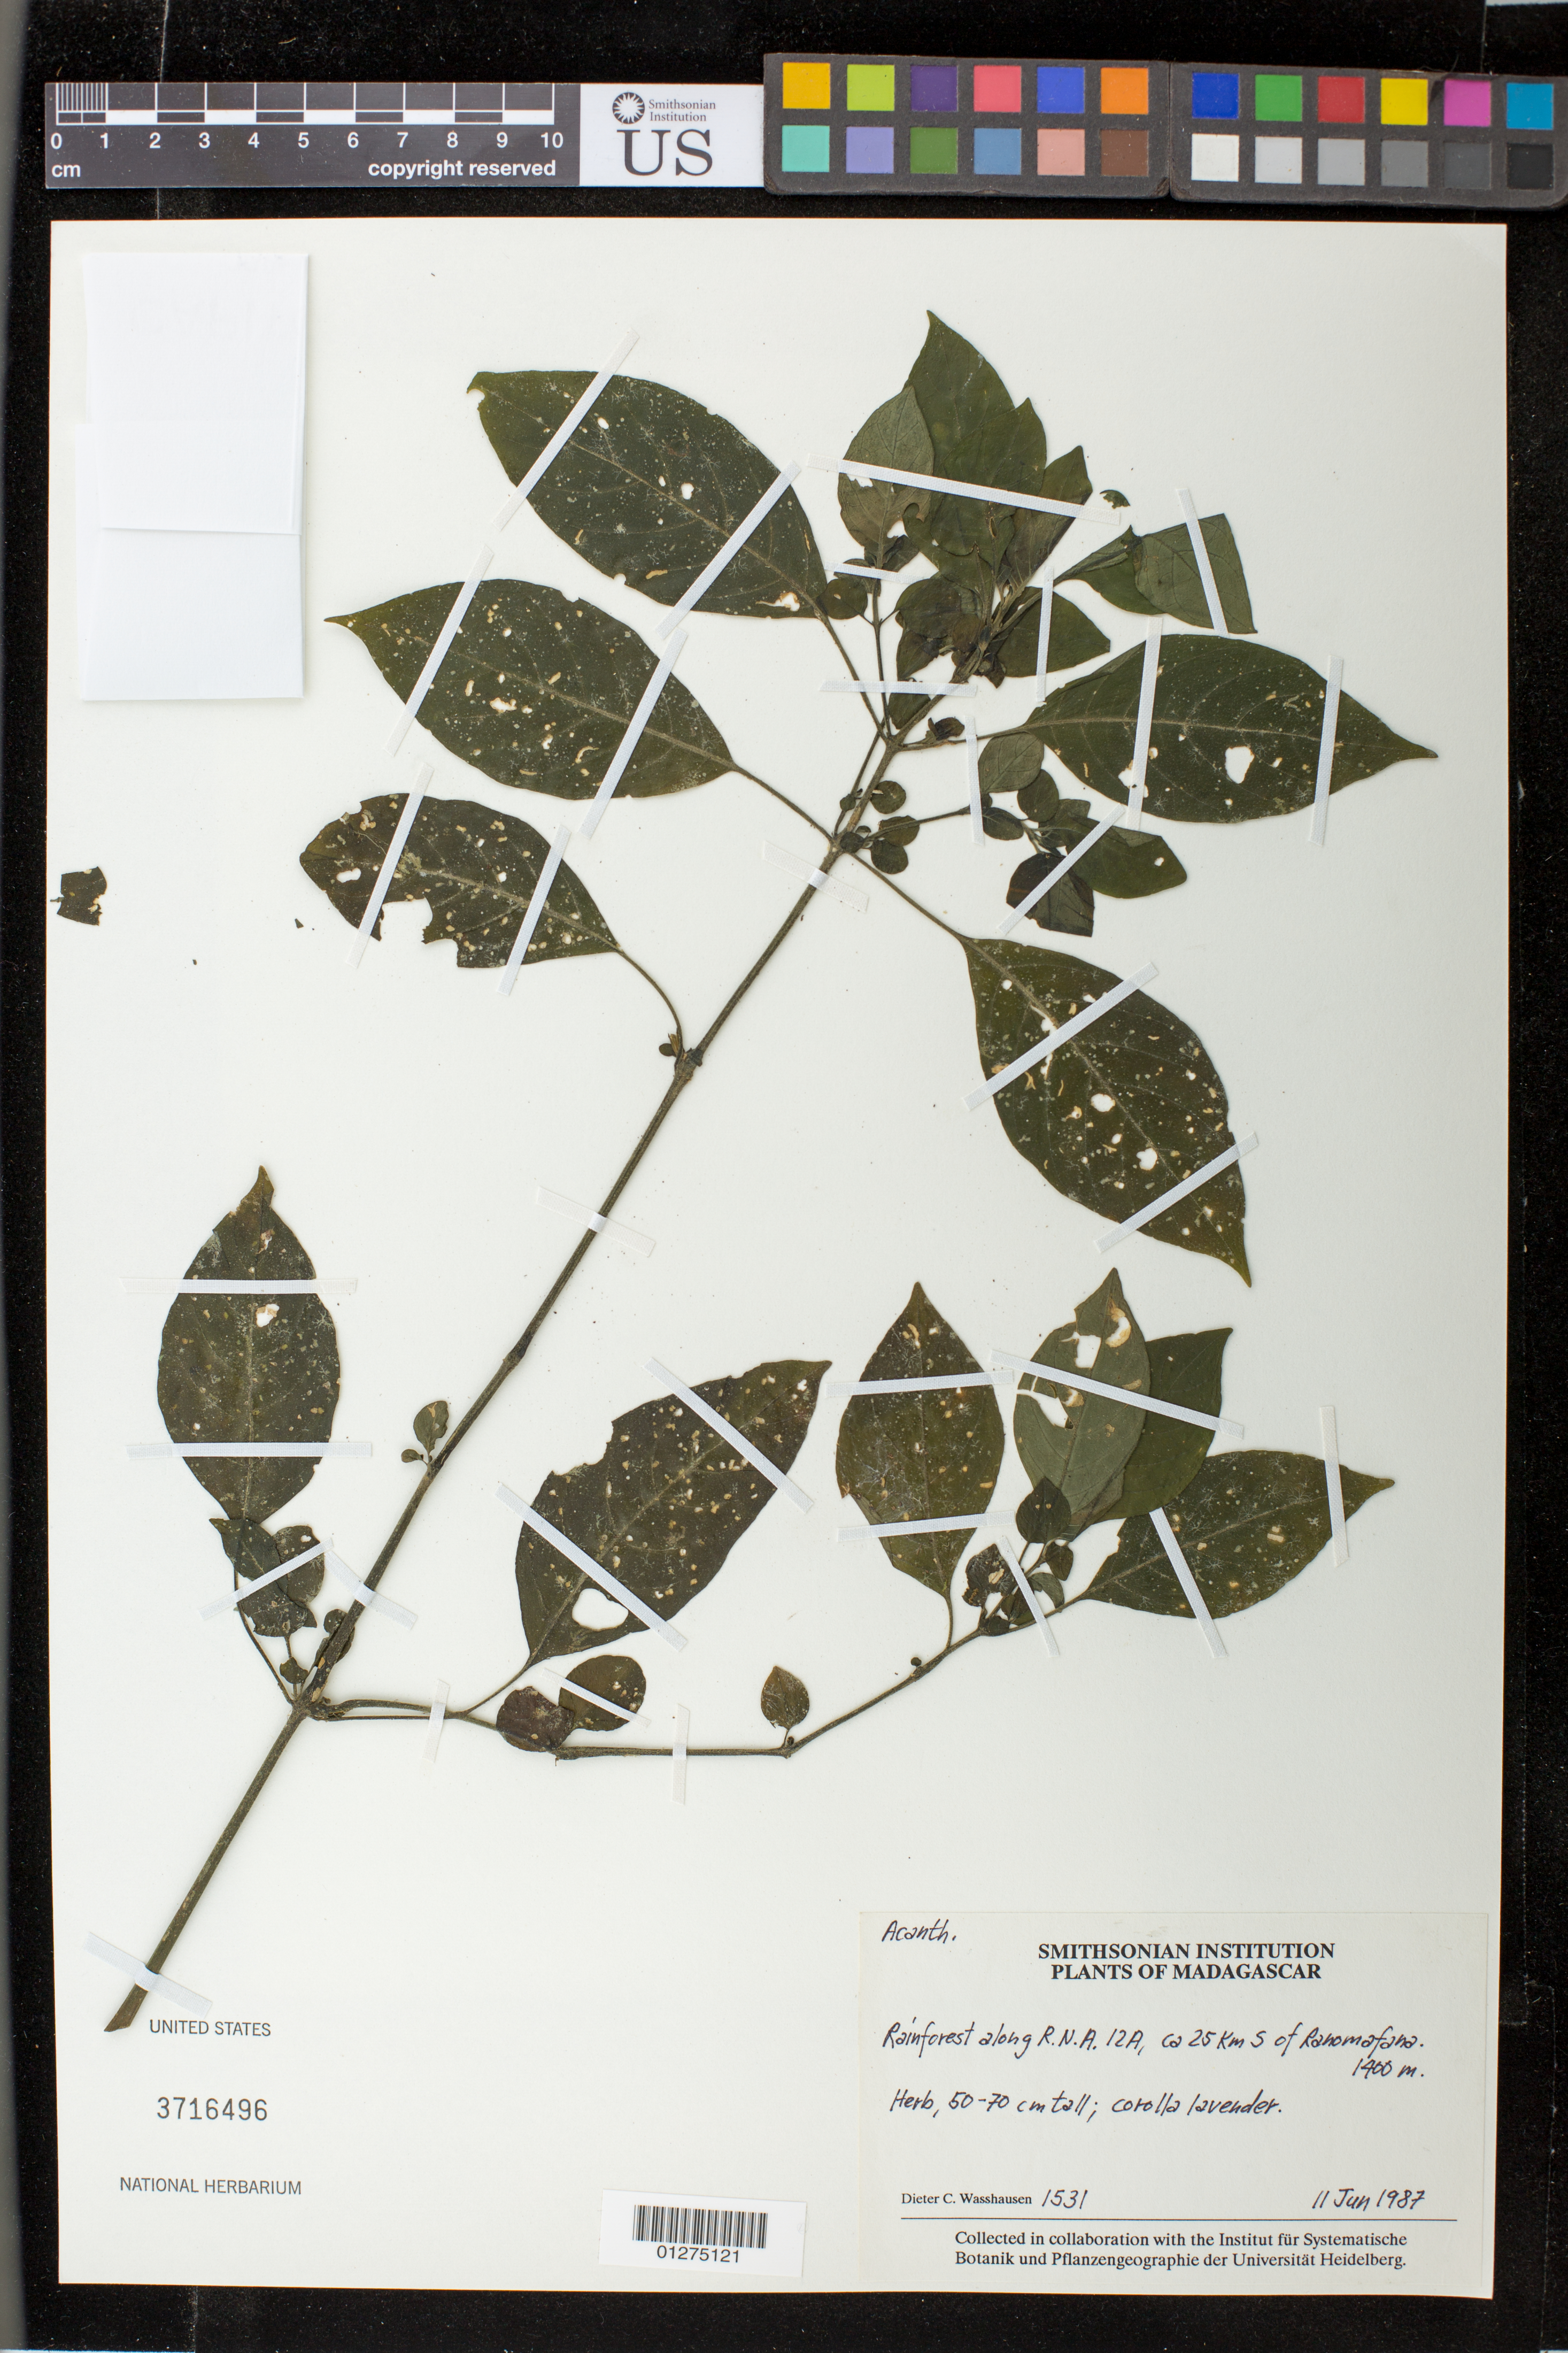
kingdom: Plantae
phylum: Tracheophyta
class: Magnoliopsida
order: Lamiales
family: Acanthaceae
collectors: D. C. Wasshausen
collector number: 1531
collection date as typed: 11 Jun 1987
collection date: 1987-06-11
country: Madagascar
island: Madagascar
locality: Along R.N.A 12A, ca. 25 km S of Ranomafana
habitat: rainforest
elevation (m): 1400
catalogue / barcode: US 3716496